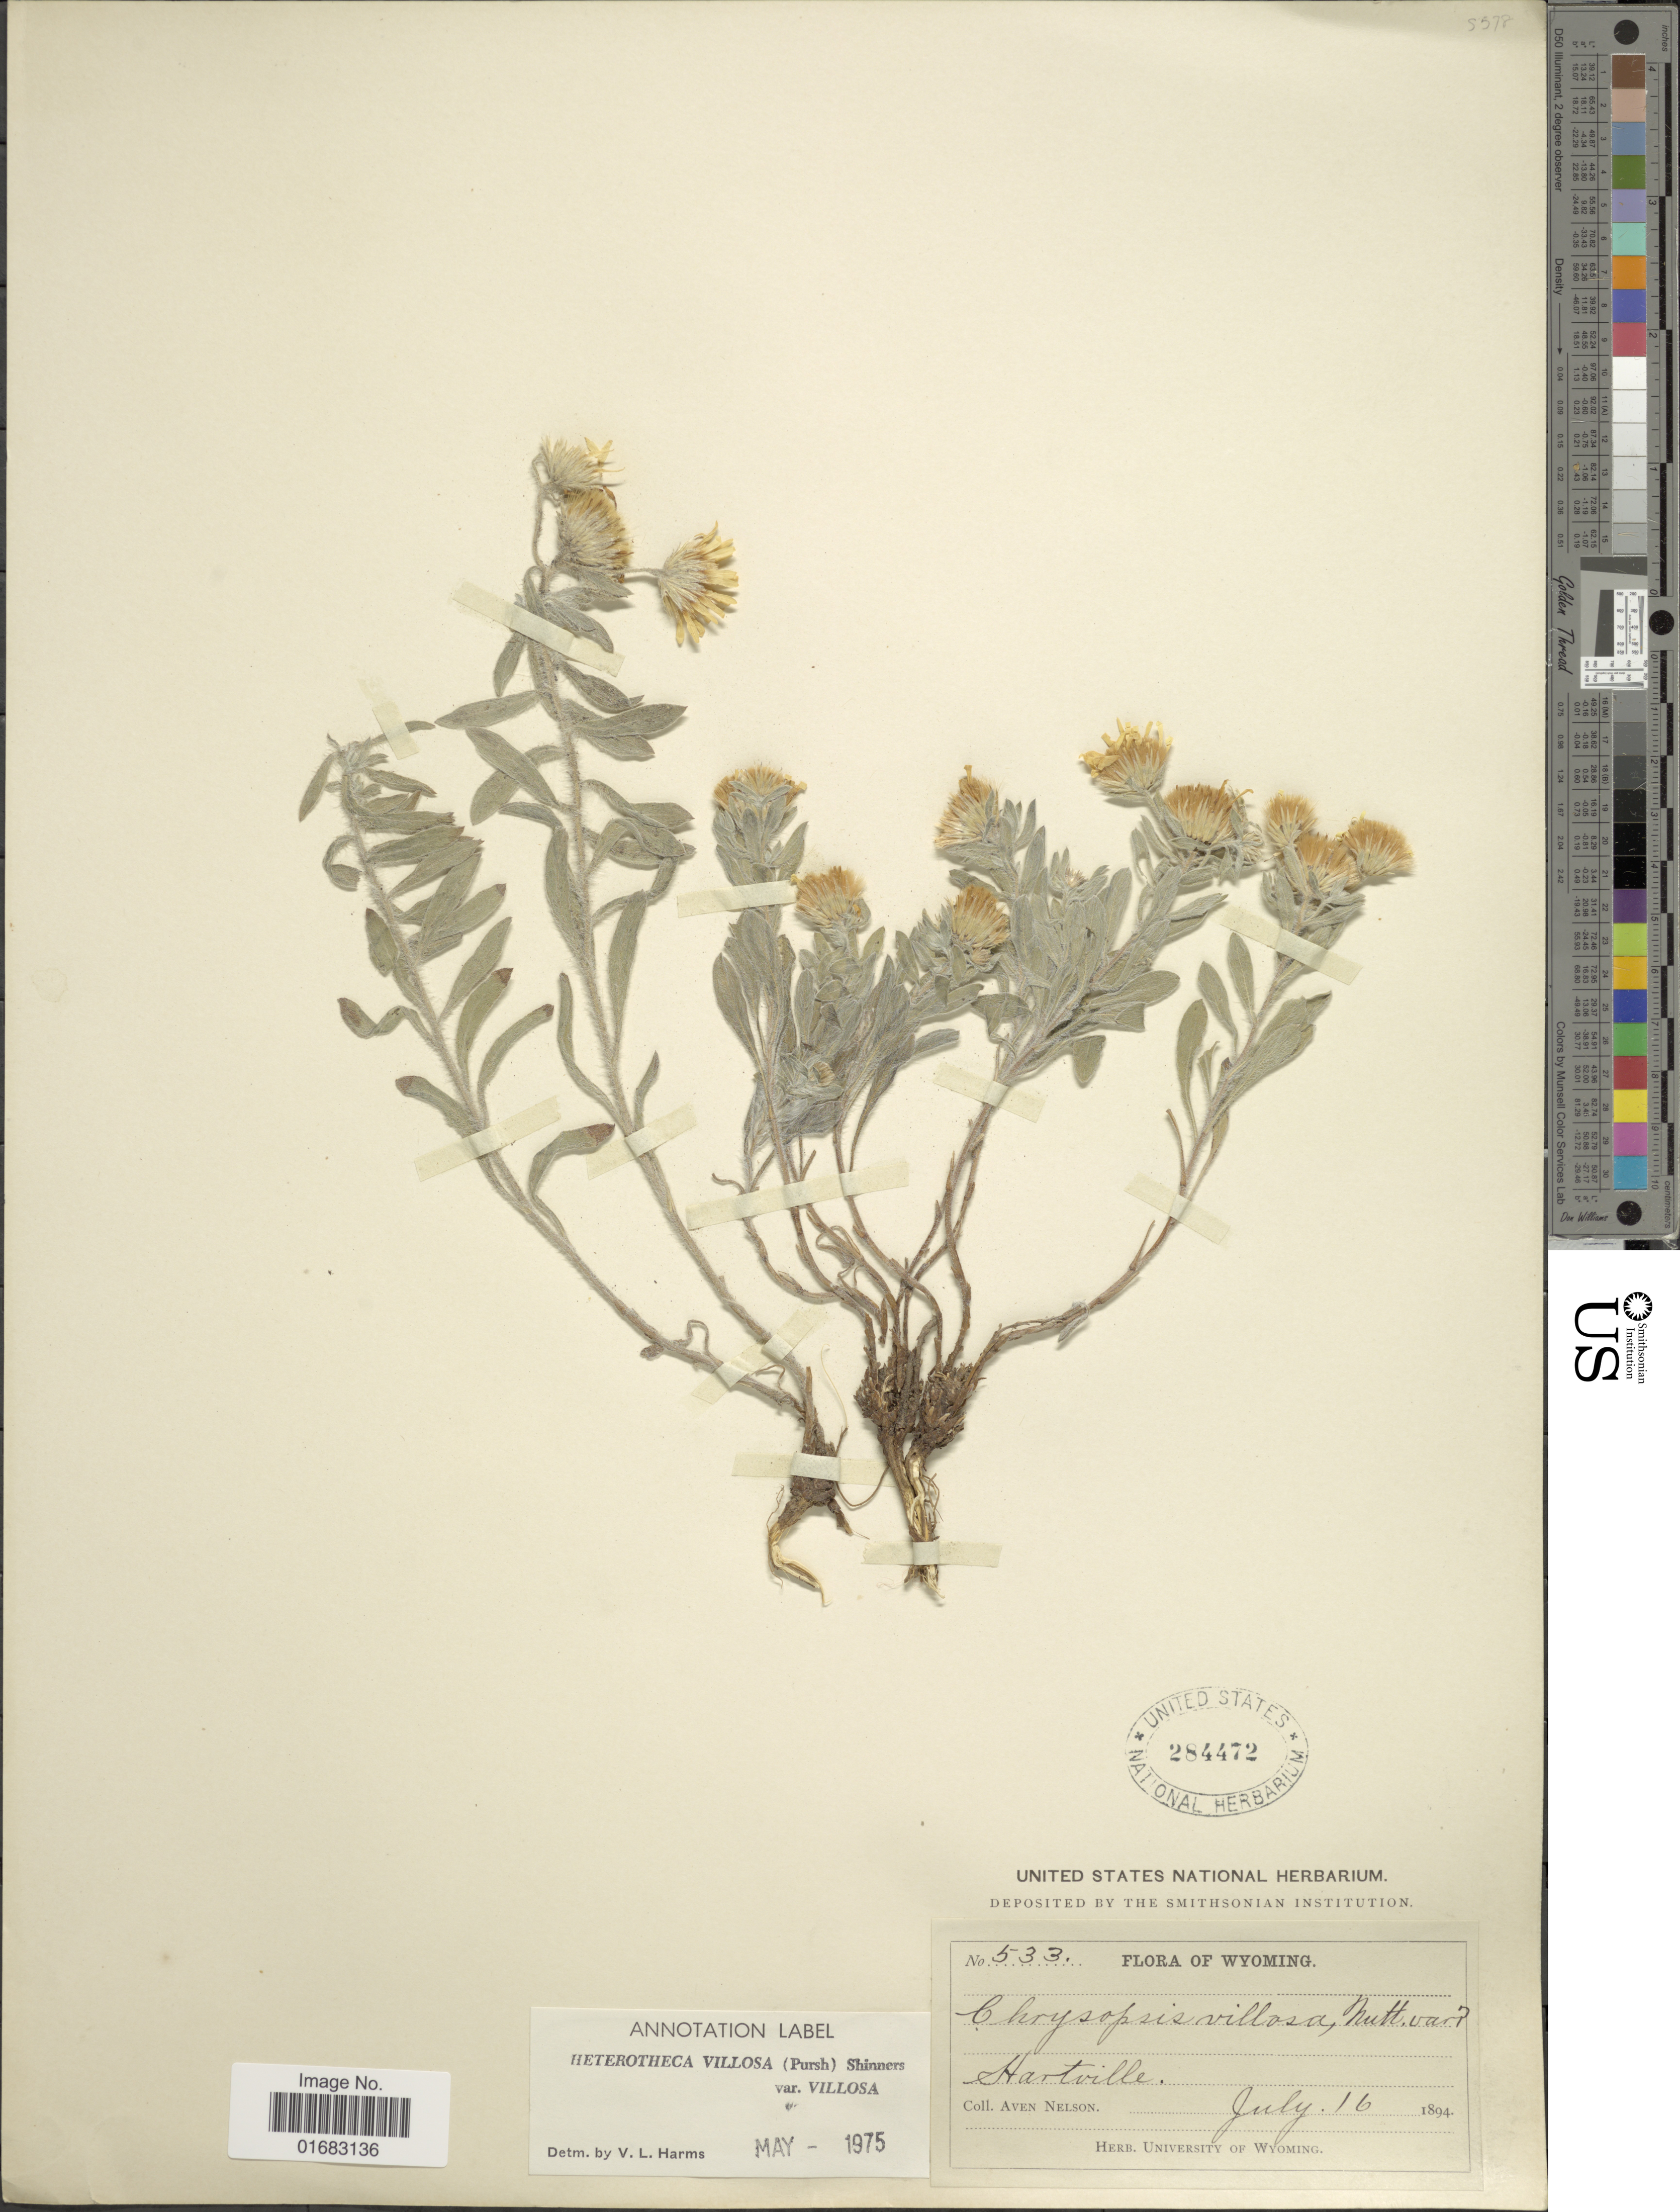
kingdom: Plantae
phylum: Tracheophyta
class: Magnoliopsida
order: Asterales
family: Asteraceae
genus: Heterotheca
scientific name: Heterotheca villosa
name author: (Pursh) Shinners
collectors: A. Nelson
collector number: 533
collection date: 1894-07-16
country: United States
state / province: Wyoming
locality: Wyoming. Hartville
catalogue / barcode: US 284472